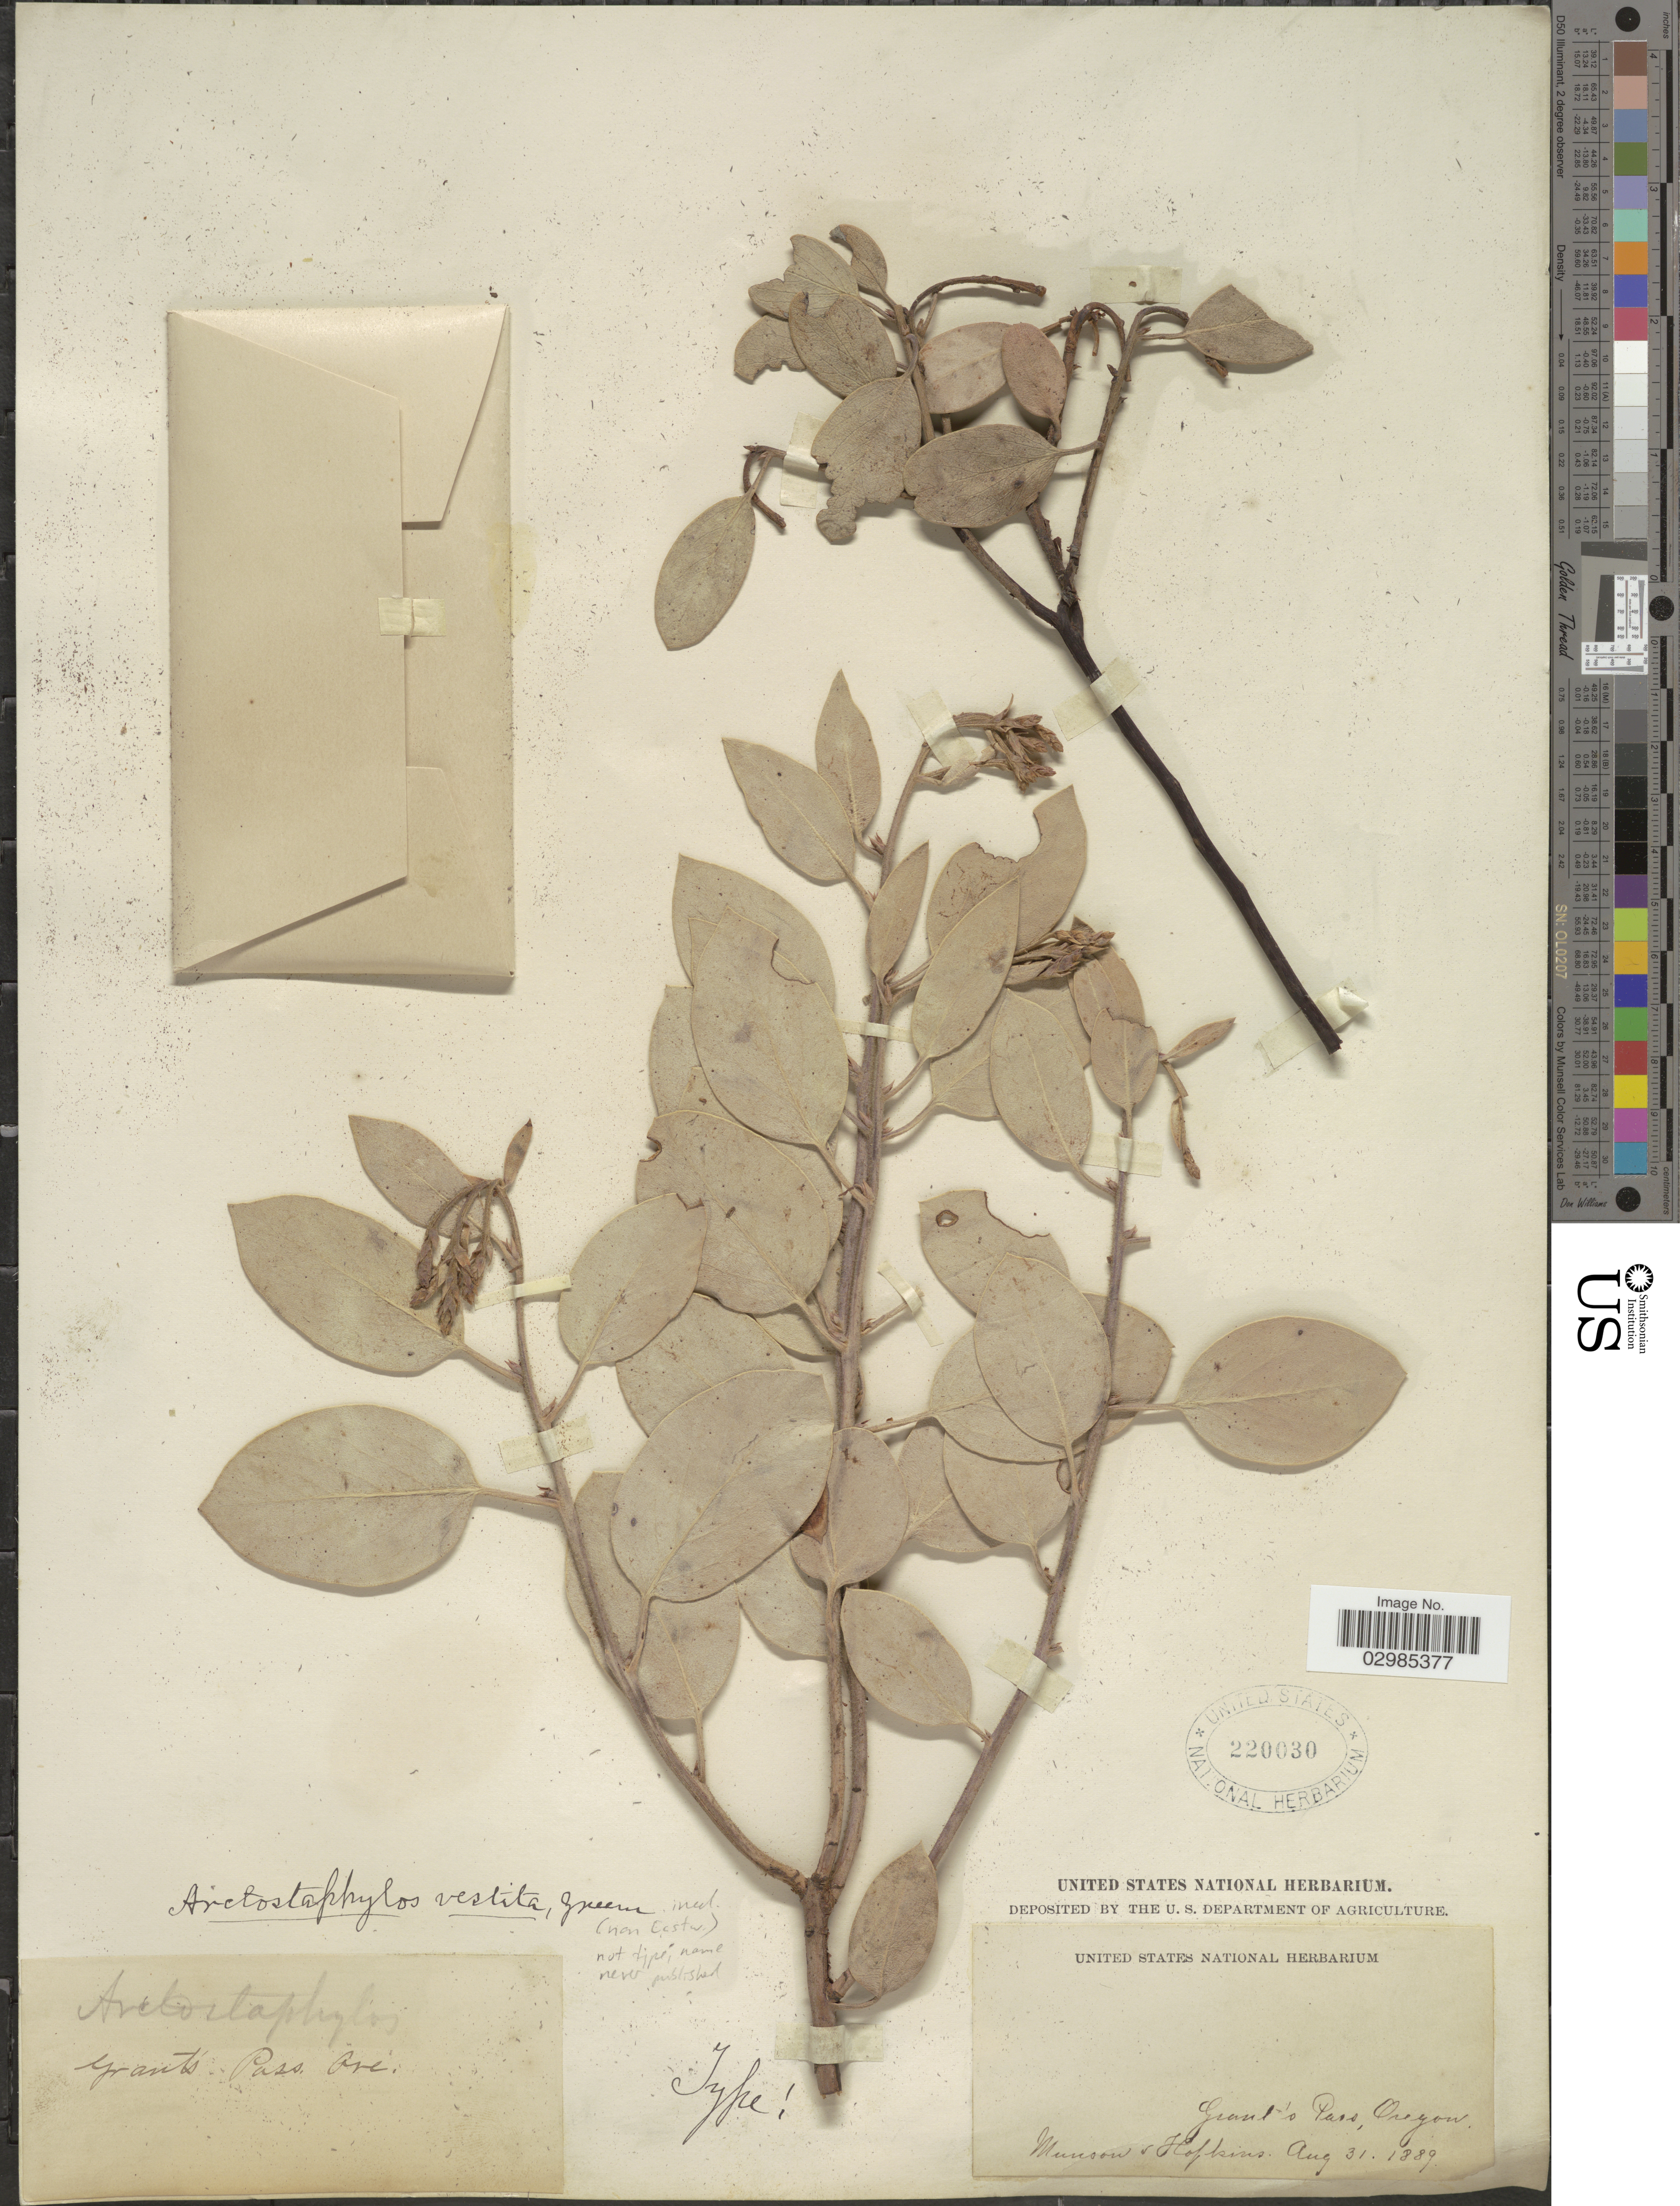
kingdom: Plantae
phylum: Tracheophyta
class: Magnoliopsida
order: Ericales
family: Ericaceae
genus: Arctostaphylos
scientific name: Arctostaphylos cratericola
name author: (Donn. Sm.) Donn. Sm.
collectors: -. Munson & -- Hopkins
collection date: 1889-08-31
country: United States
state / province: Oregon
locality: Grant's Pass.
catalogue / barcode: US 220030